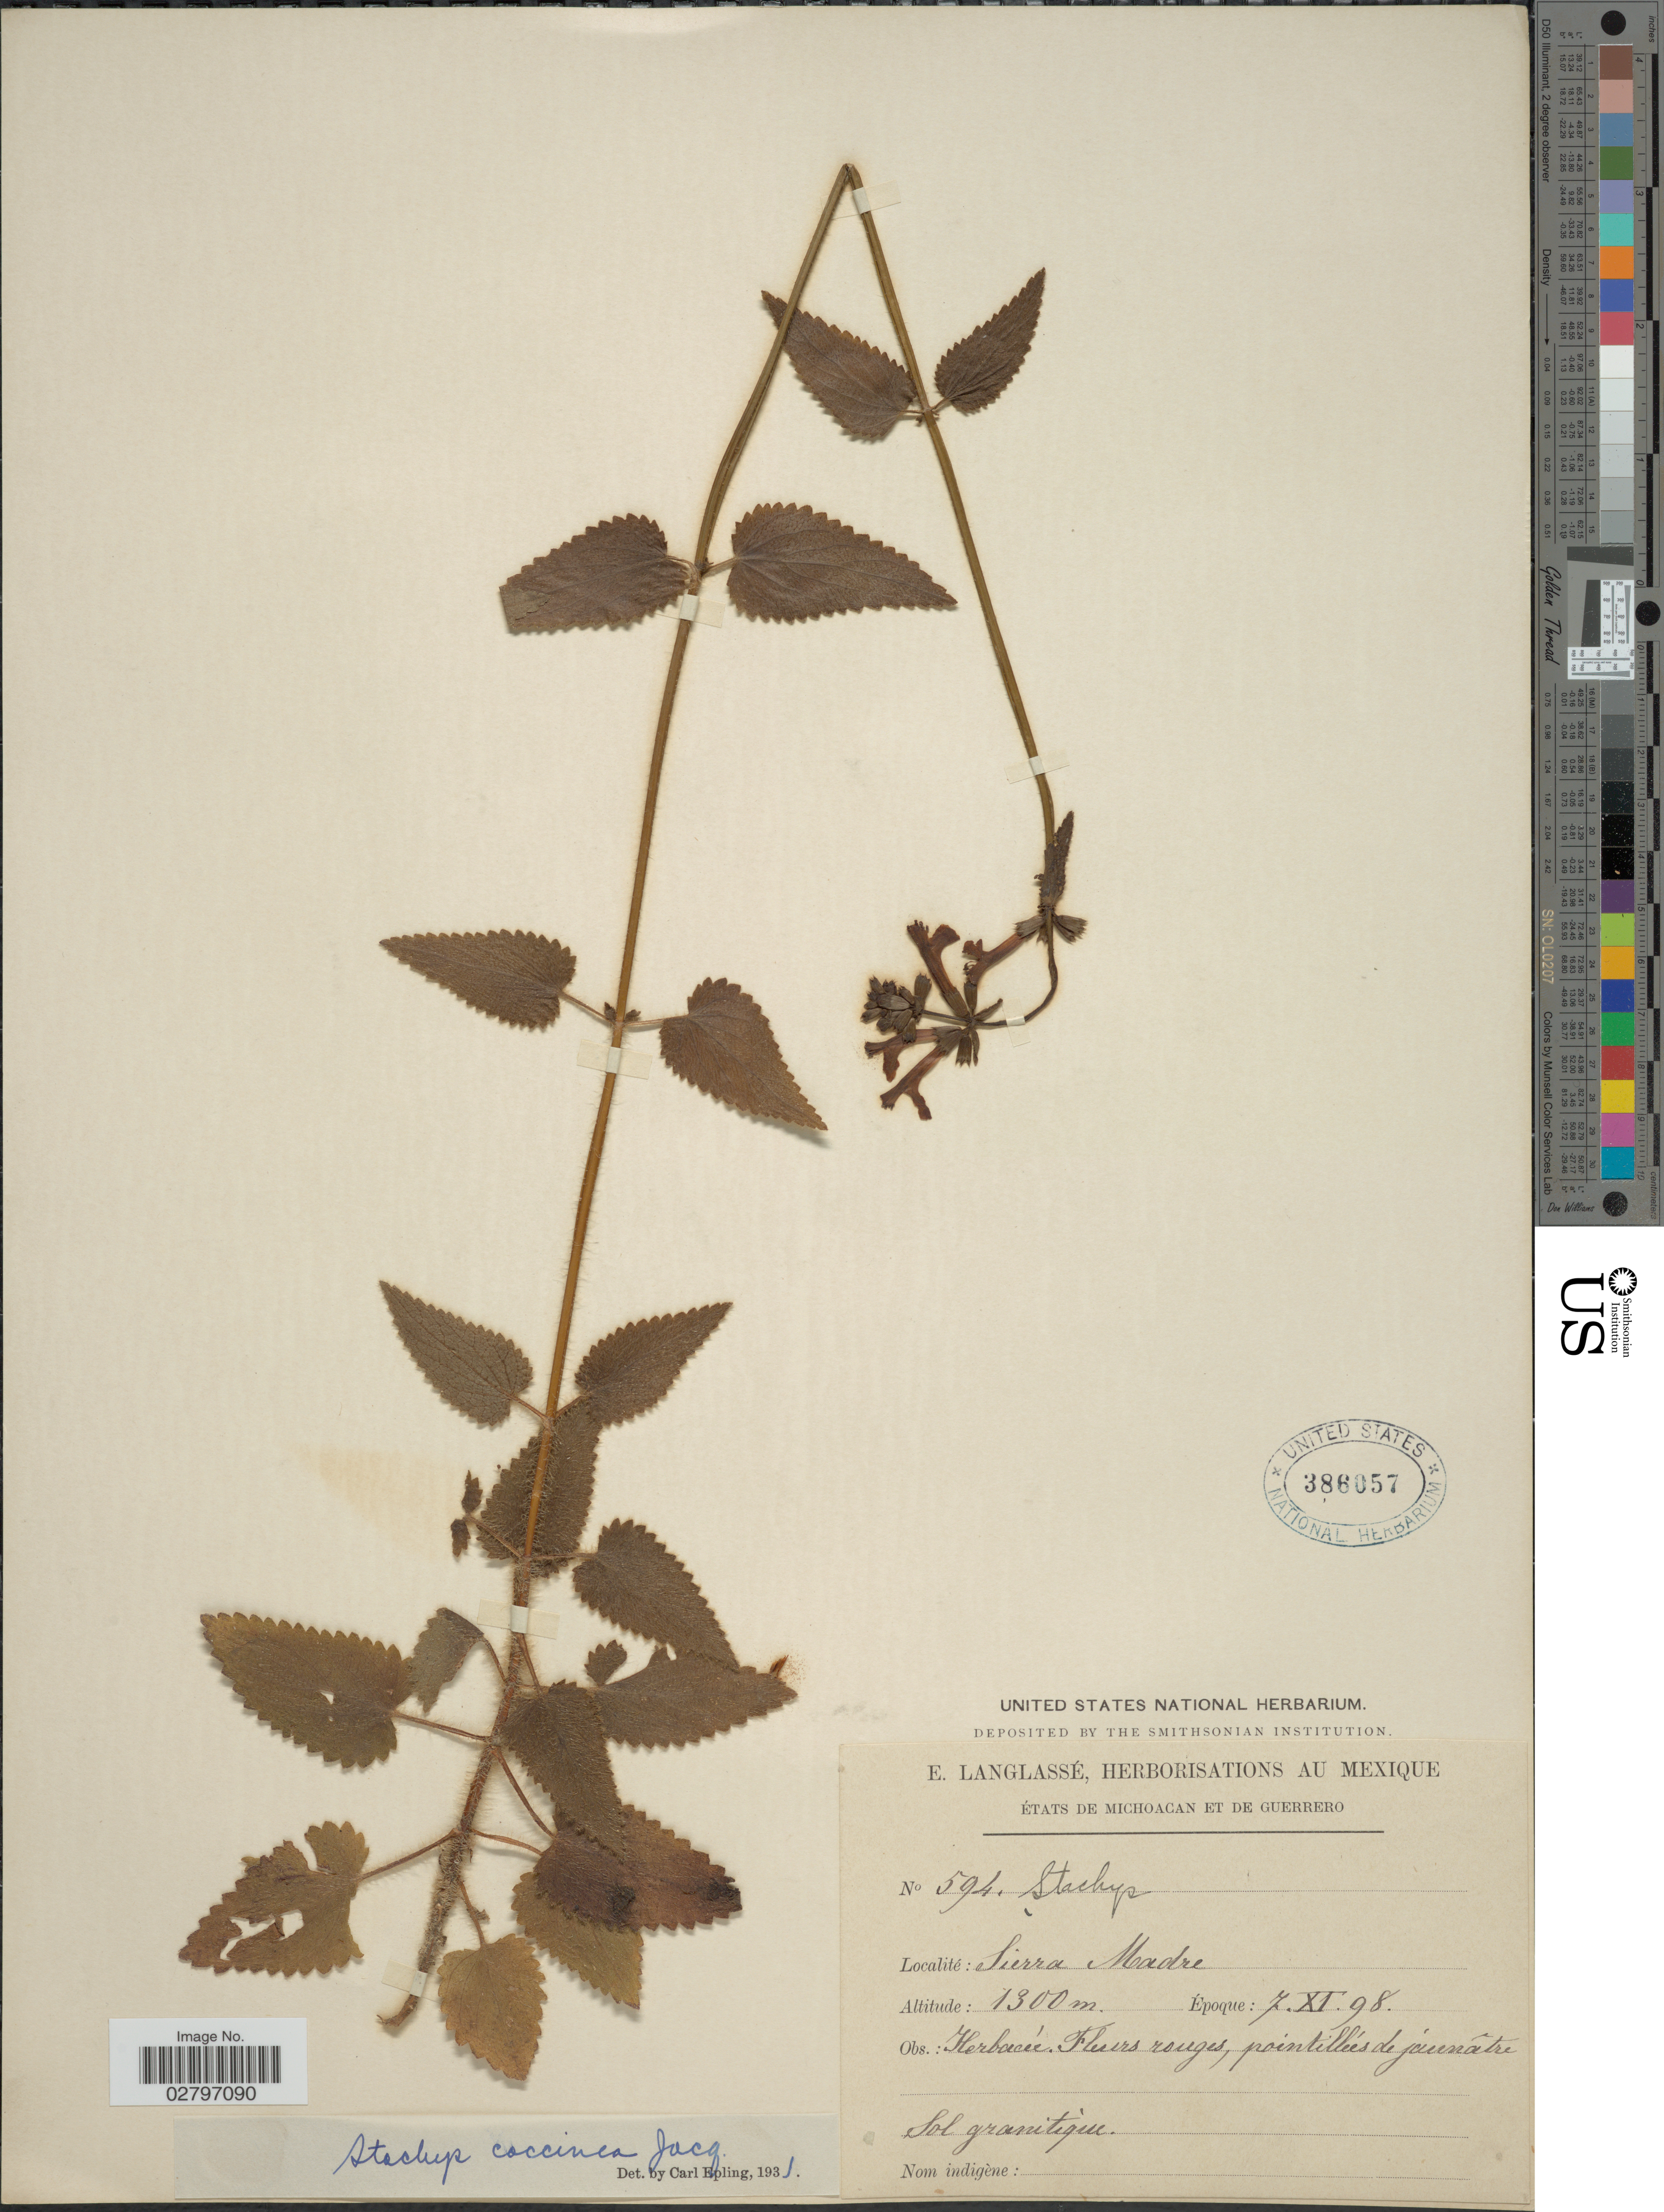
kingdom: Plantae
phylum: Tracheophyta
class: Magnoliopsida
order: Lamiales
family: Lamiaceae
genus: Stachys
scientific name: Stachys coccinea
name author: Ortega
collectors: E. Langlassé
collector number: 594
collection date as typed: Transcribed d/m/y: 7/11/98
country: Mexico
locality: États de Michoacan et de Guerrero. Sierra Madre.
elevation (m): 1300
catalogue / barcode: US 386057